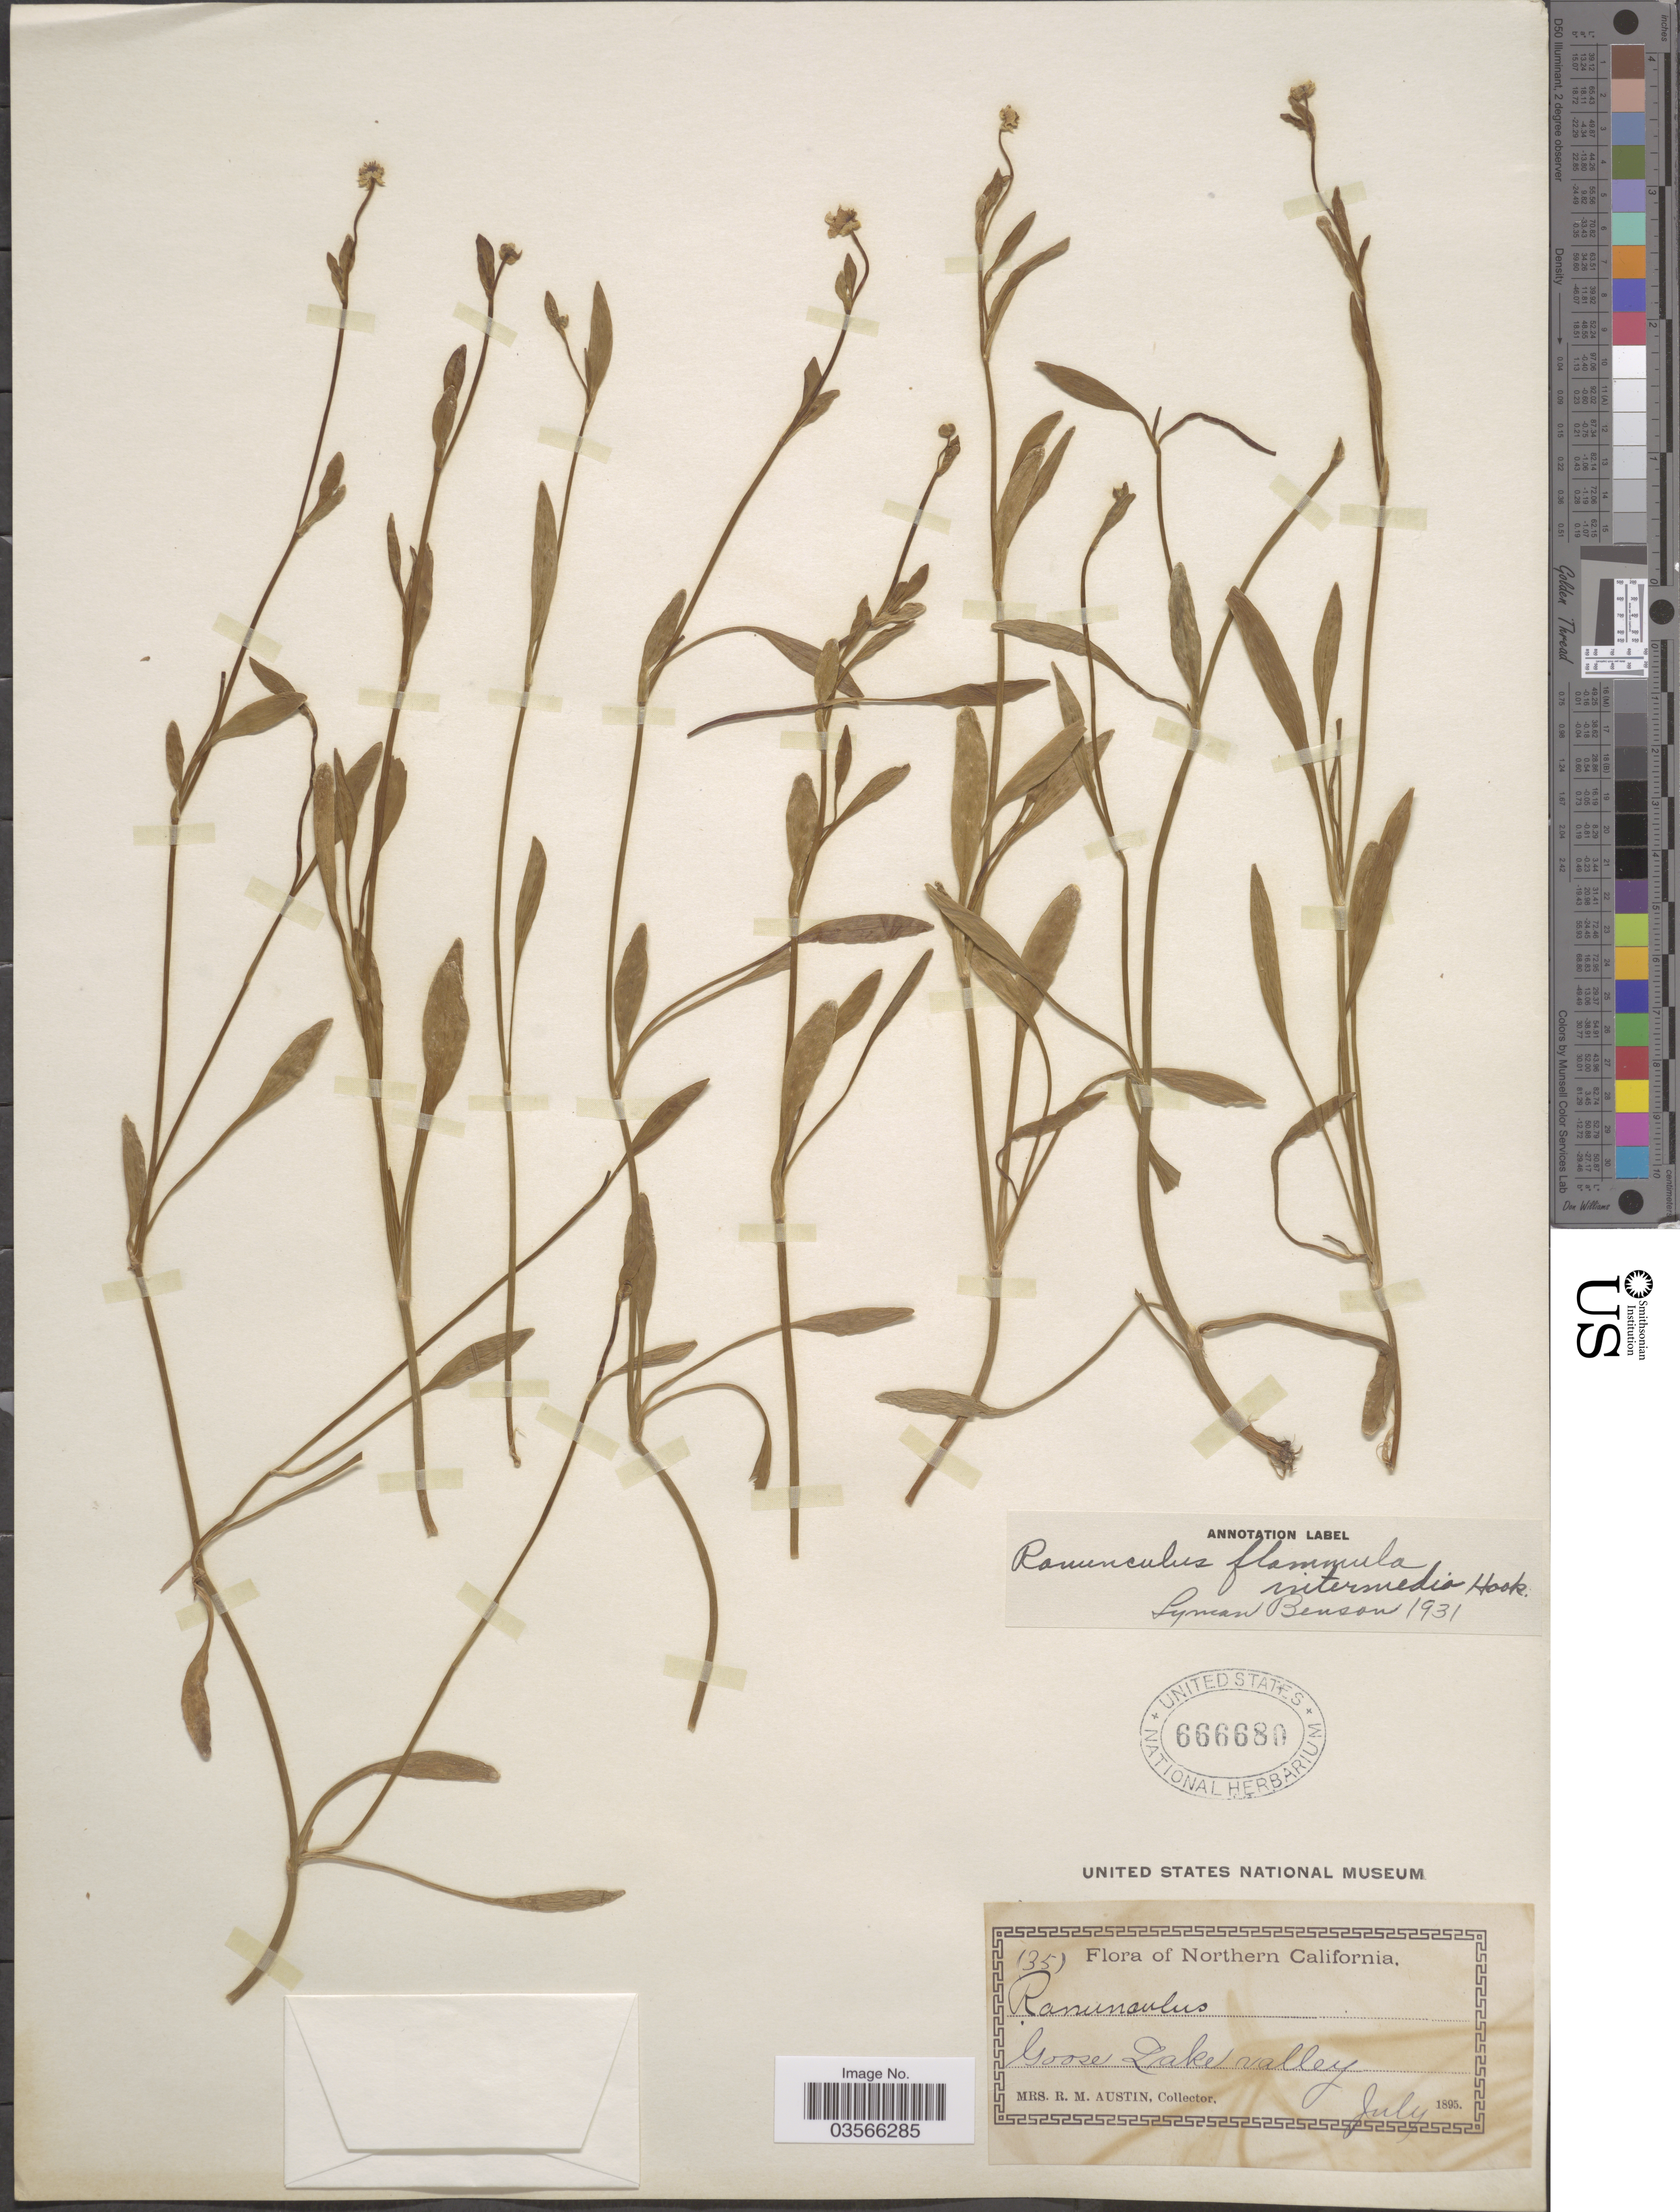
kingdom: Plantae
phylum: Tracheophyta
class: Magnoliopsida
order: Ranunculales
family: Ranunculaceae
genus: Ranunculus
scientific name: Ranunculus flammula var. ovalis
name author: (J.M. Bigelow) L.D. Benson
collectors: R. Austin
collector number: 35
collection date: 1895-07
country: United States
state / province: California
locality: Northern California. Goose Lake valley.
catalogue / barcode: US 666680